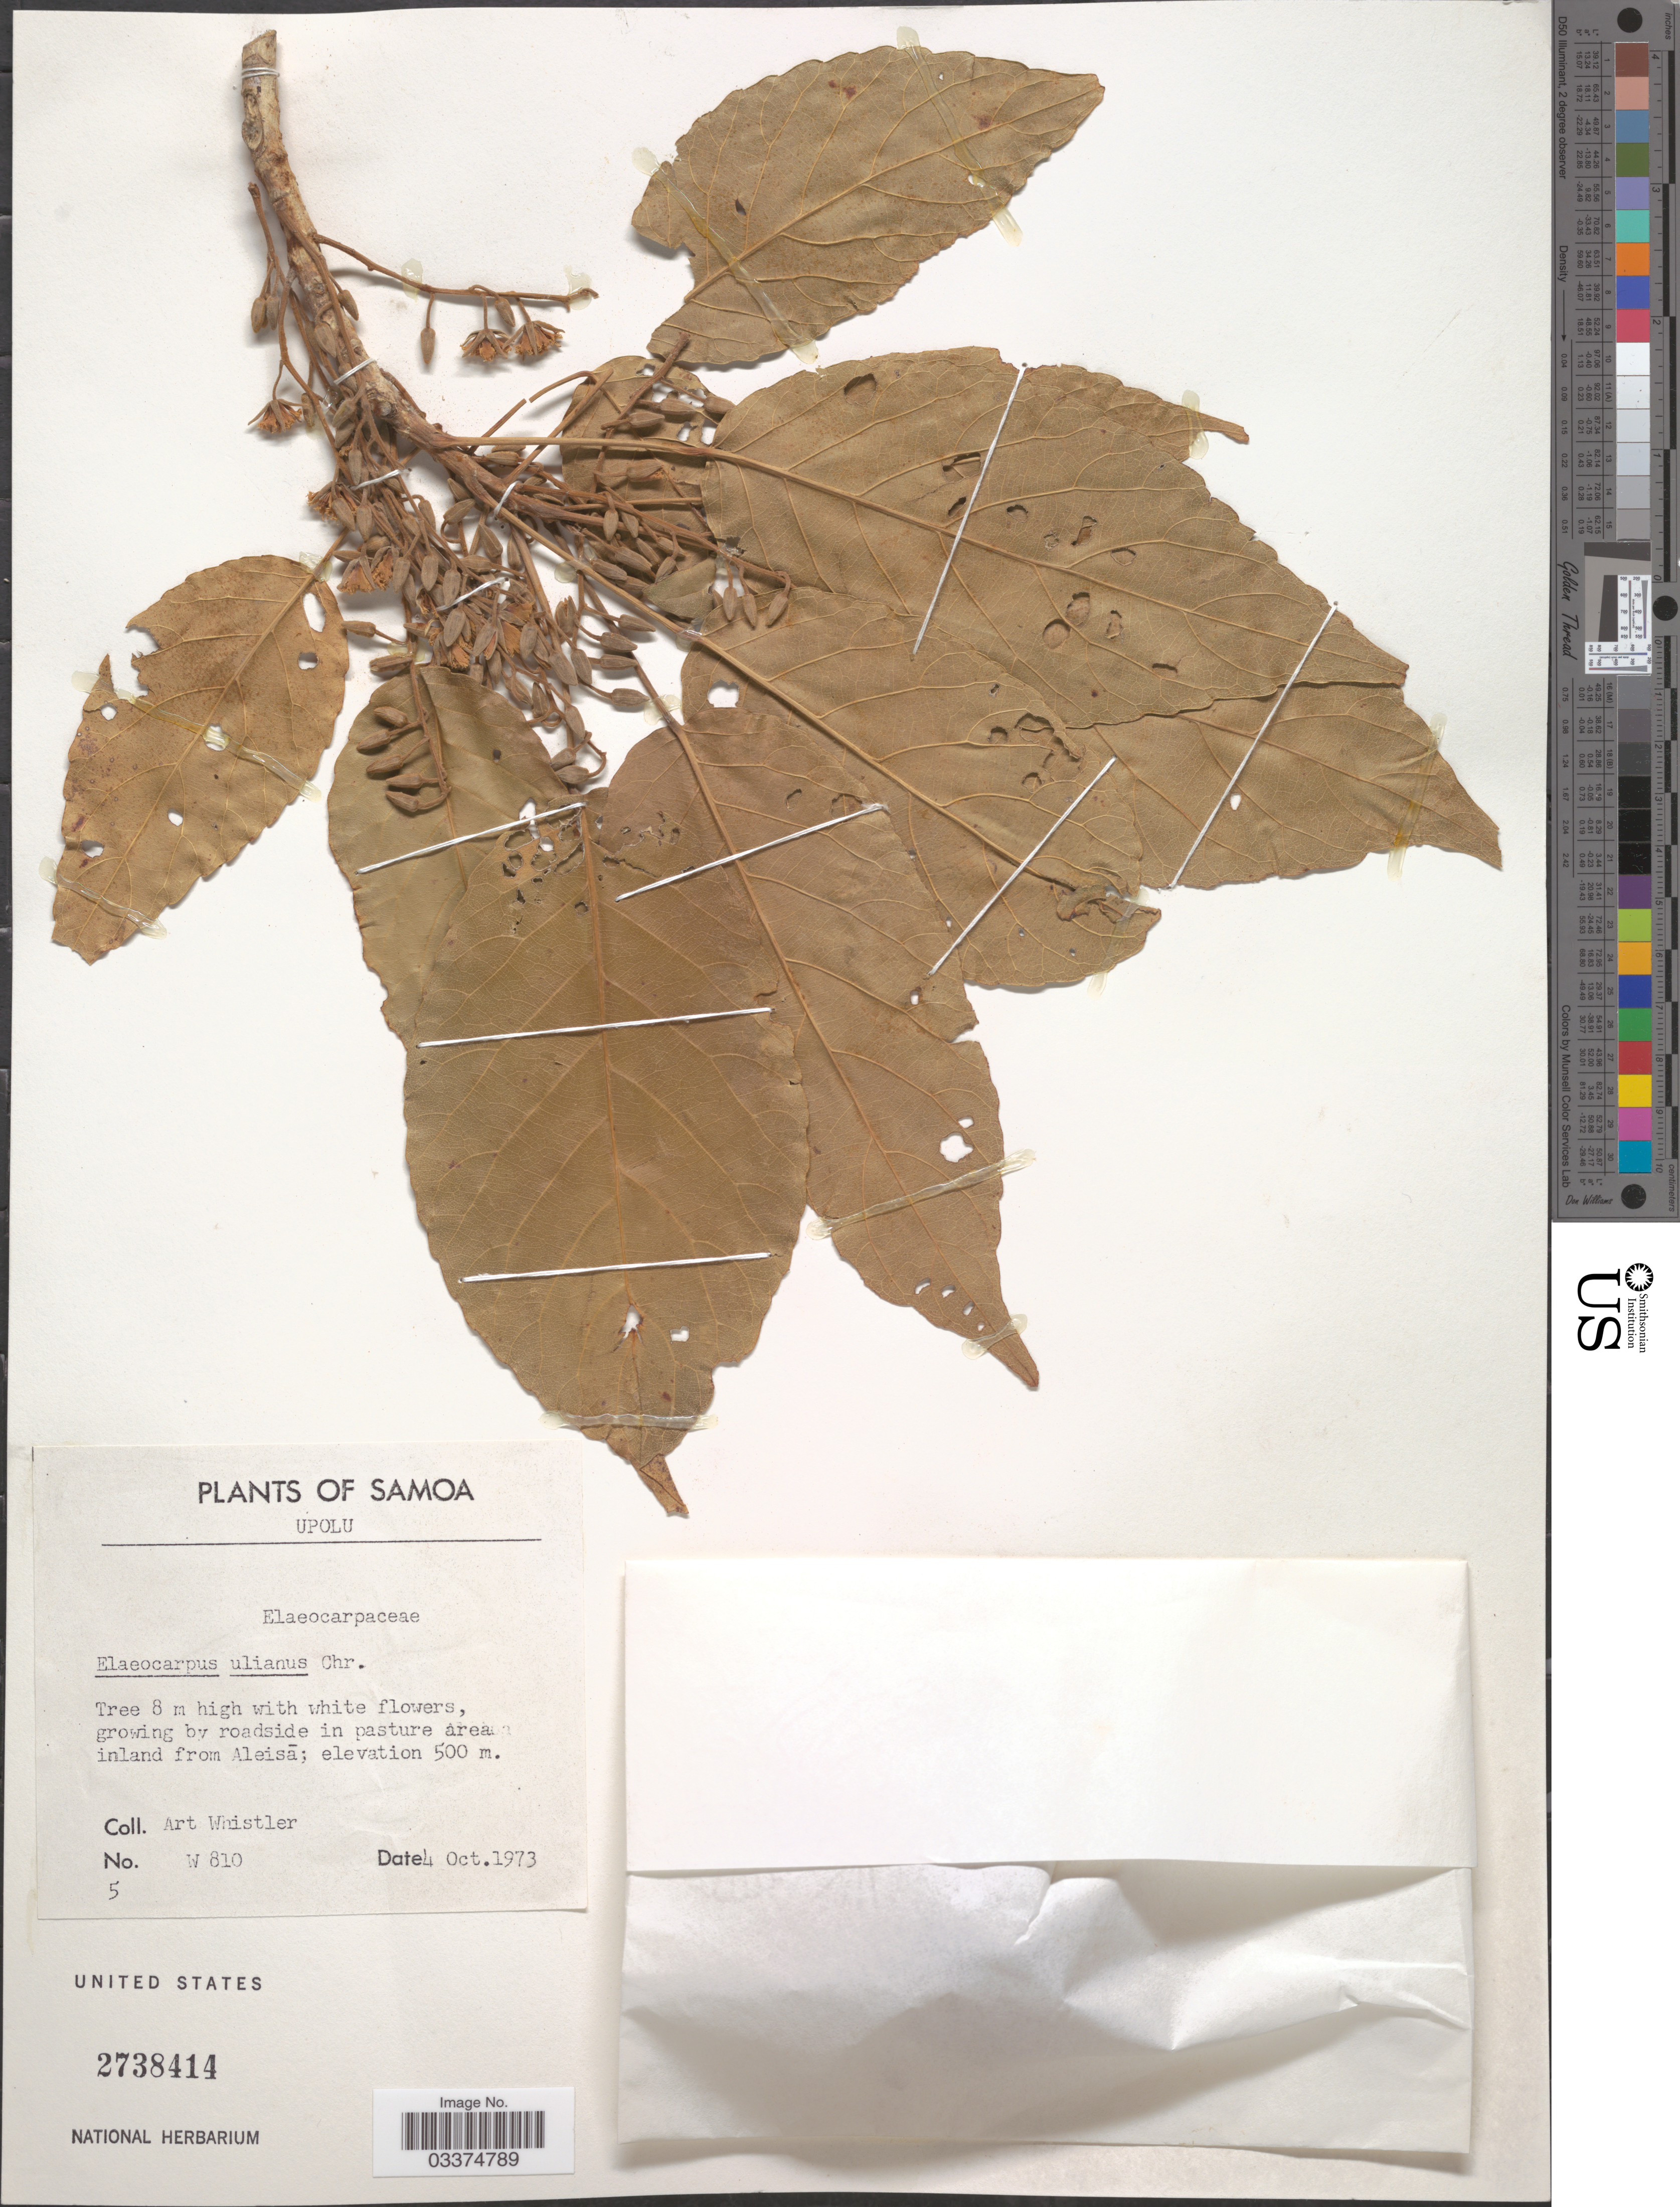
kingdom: Plantae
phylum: Tracheophyta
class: Magnoliopsida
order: Oxalidales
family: Elaeocarpaceae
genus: Elaeocarpus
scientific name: Elaeocarpus ulianus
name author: Christoph.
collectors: A. Whistler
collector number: W 810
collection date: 1973-10-04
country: Samoa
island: Upolu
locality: Samoa. Upolu. Growing by roadside in pasture area inland from Aleisá.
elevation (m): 500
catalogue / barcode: US 2738414